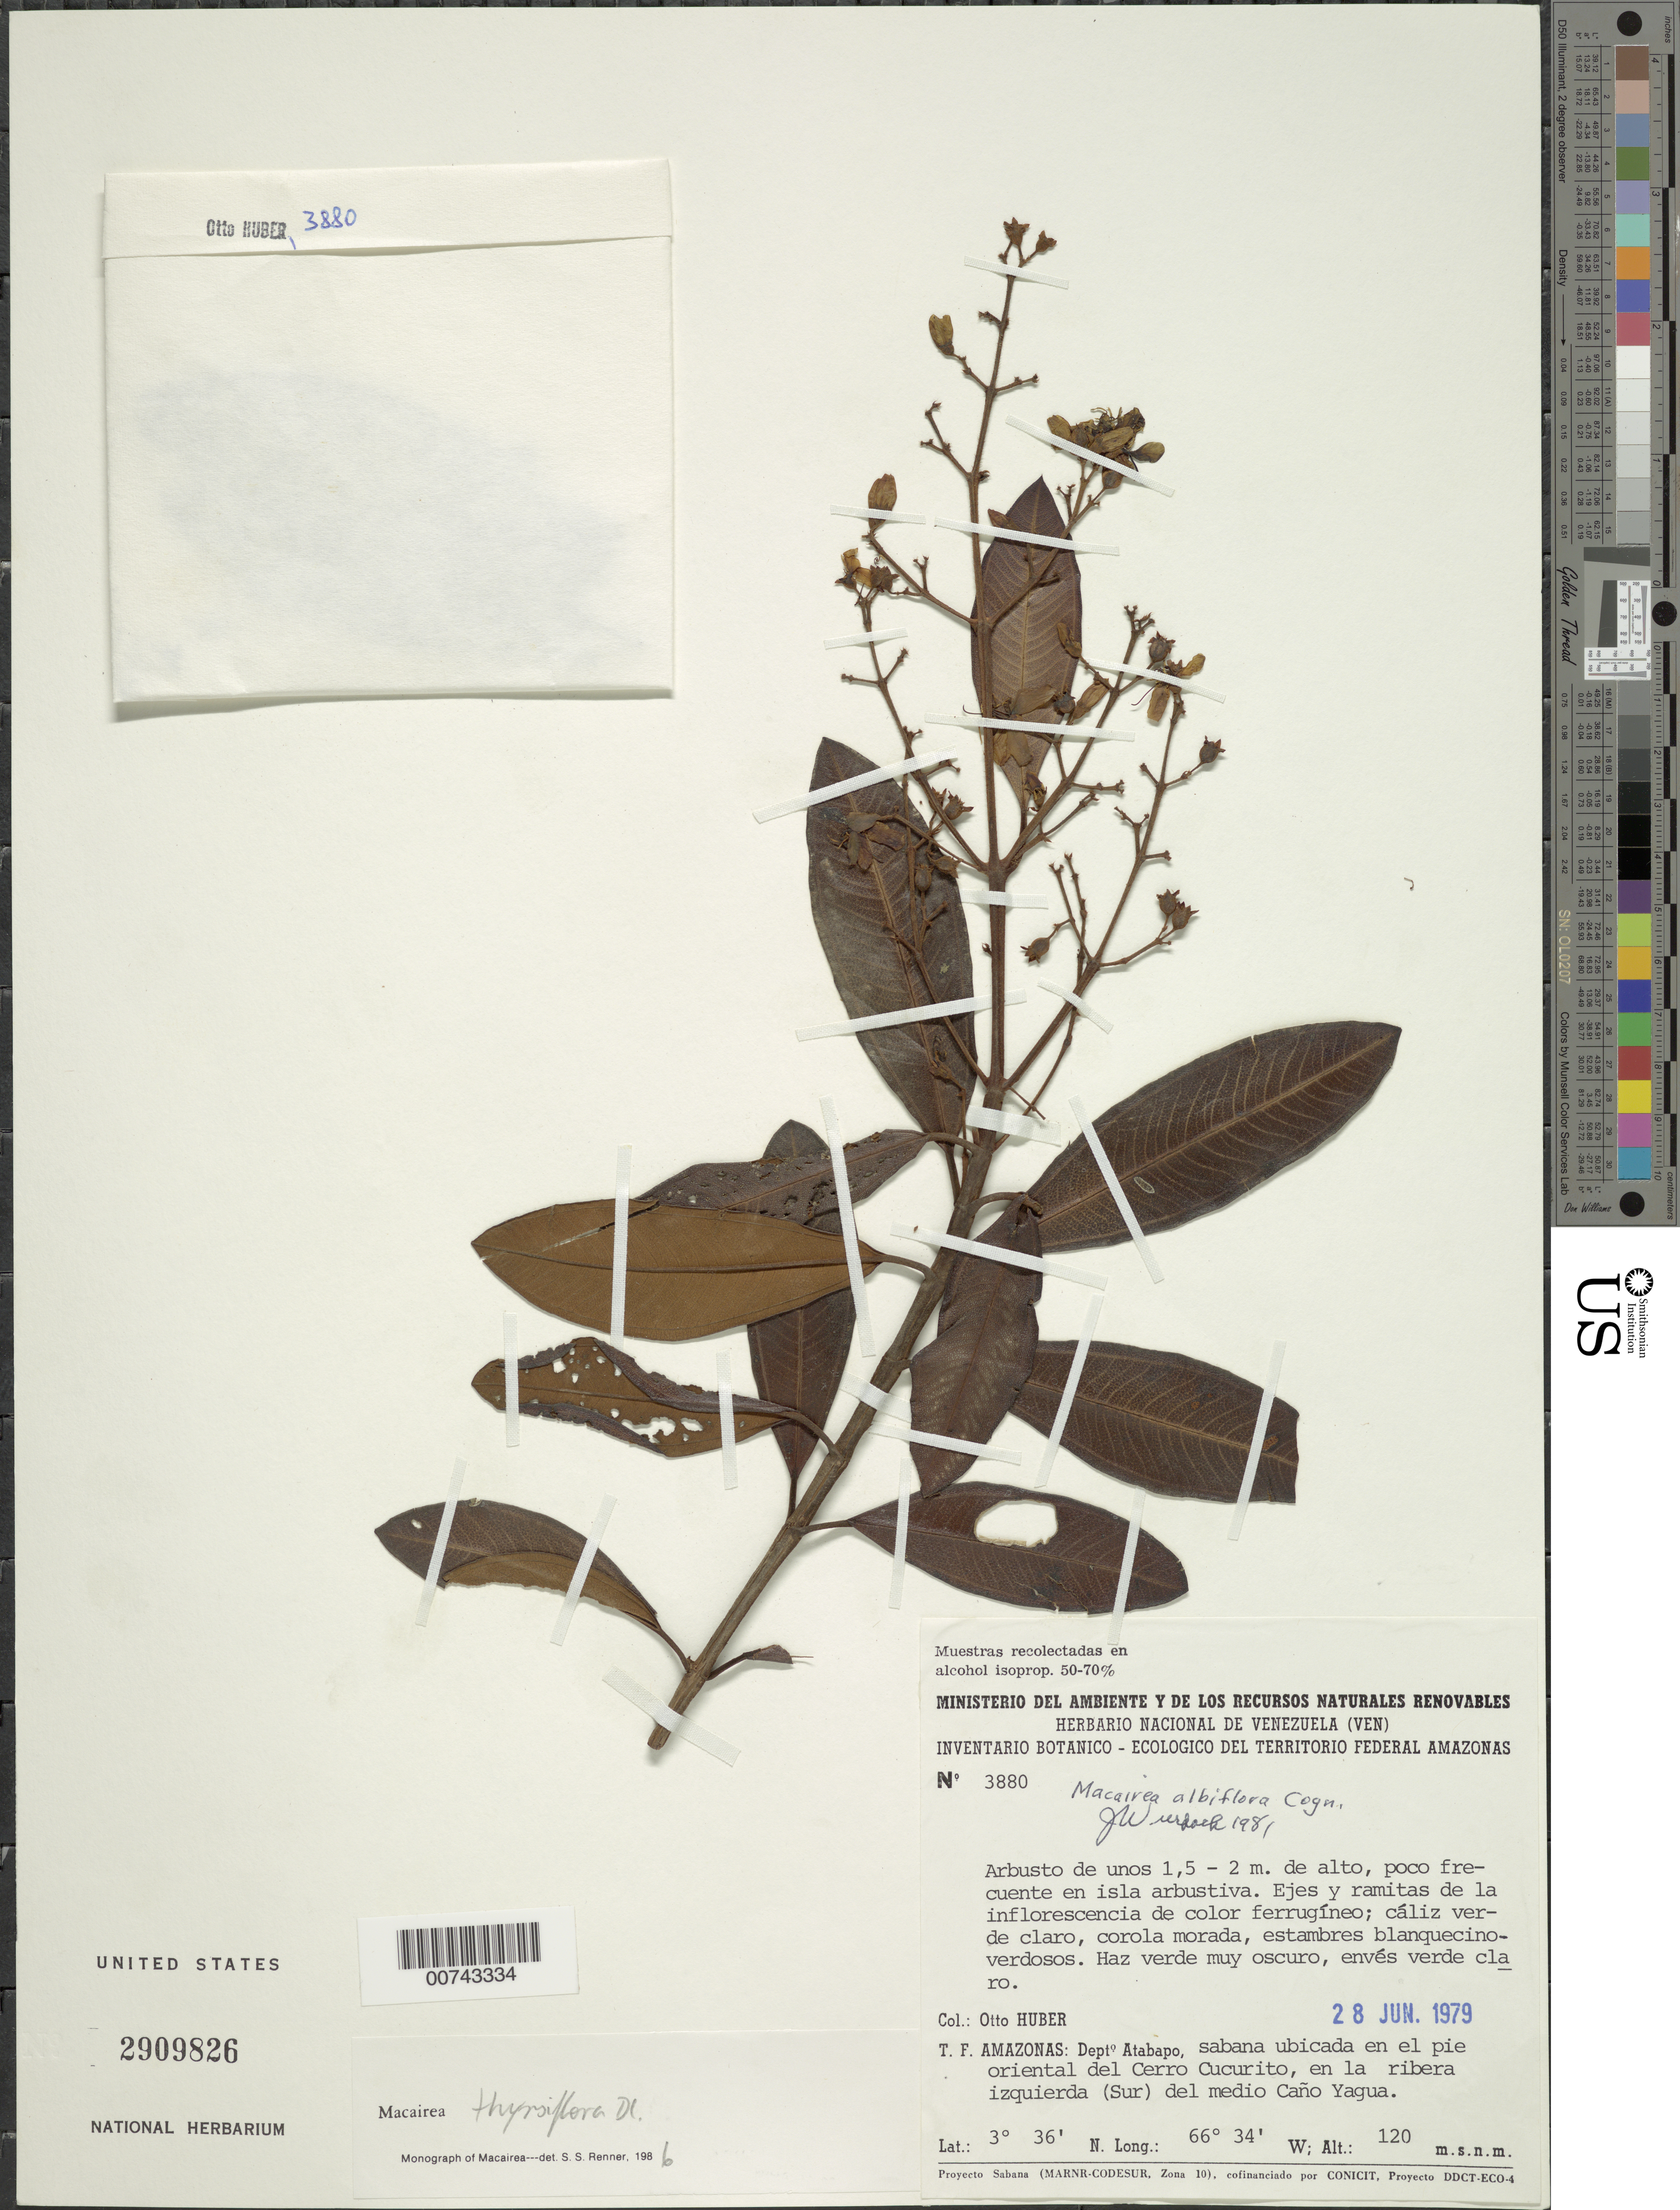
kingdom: Plantae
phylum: Tracheophyta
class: Magnoliopsida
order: Myrtales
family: Melastomataceae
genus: Macairea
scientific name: Macairea thyrsiflora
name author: DC.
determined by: Nunes da Silva, Diego, (RB), Jardim Botanico do Rio de Janeiro - Herbario (BRAZIL)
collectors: O. Huber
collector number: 3880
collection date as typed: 28-Jun-79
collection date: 1979-06-28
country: Venezuela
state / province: Amazonas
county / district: Atabapo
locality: Cerro Cucurito, ribera izquierda (Sur) del medio Caño Yagua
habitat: Sabana ubicada en el pié oriental del Cerro Cucurito, en la ribera izquierda (Sur) del medio Cano Yagua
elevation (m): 120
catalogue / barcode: US 2909826